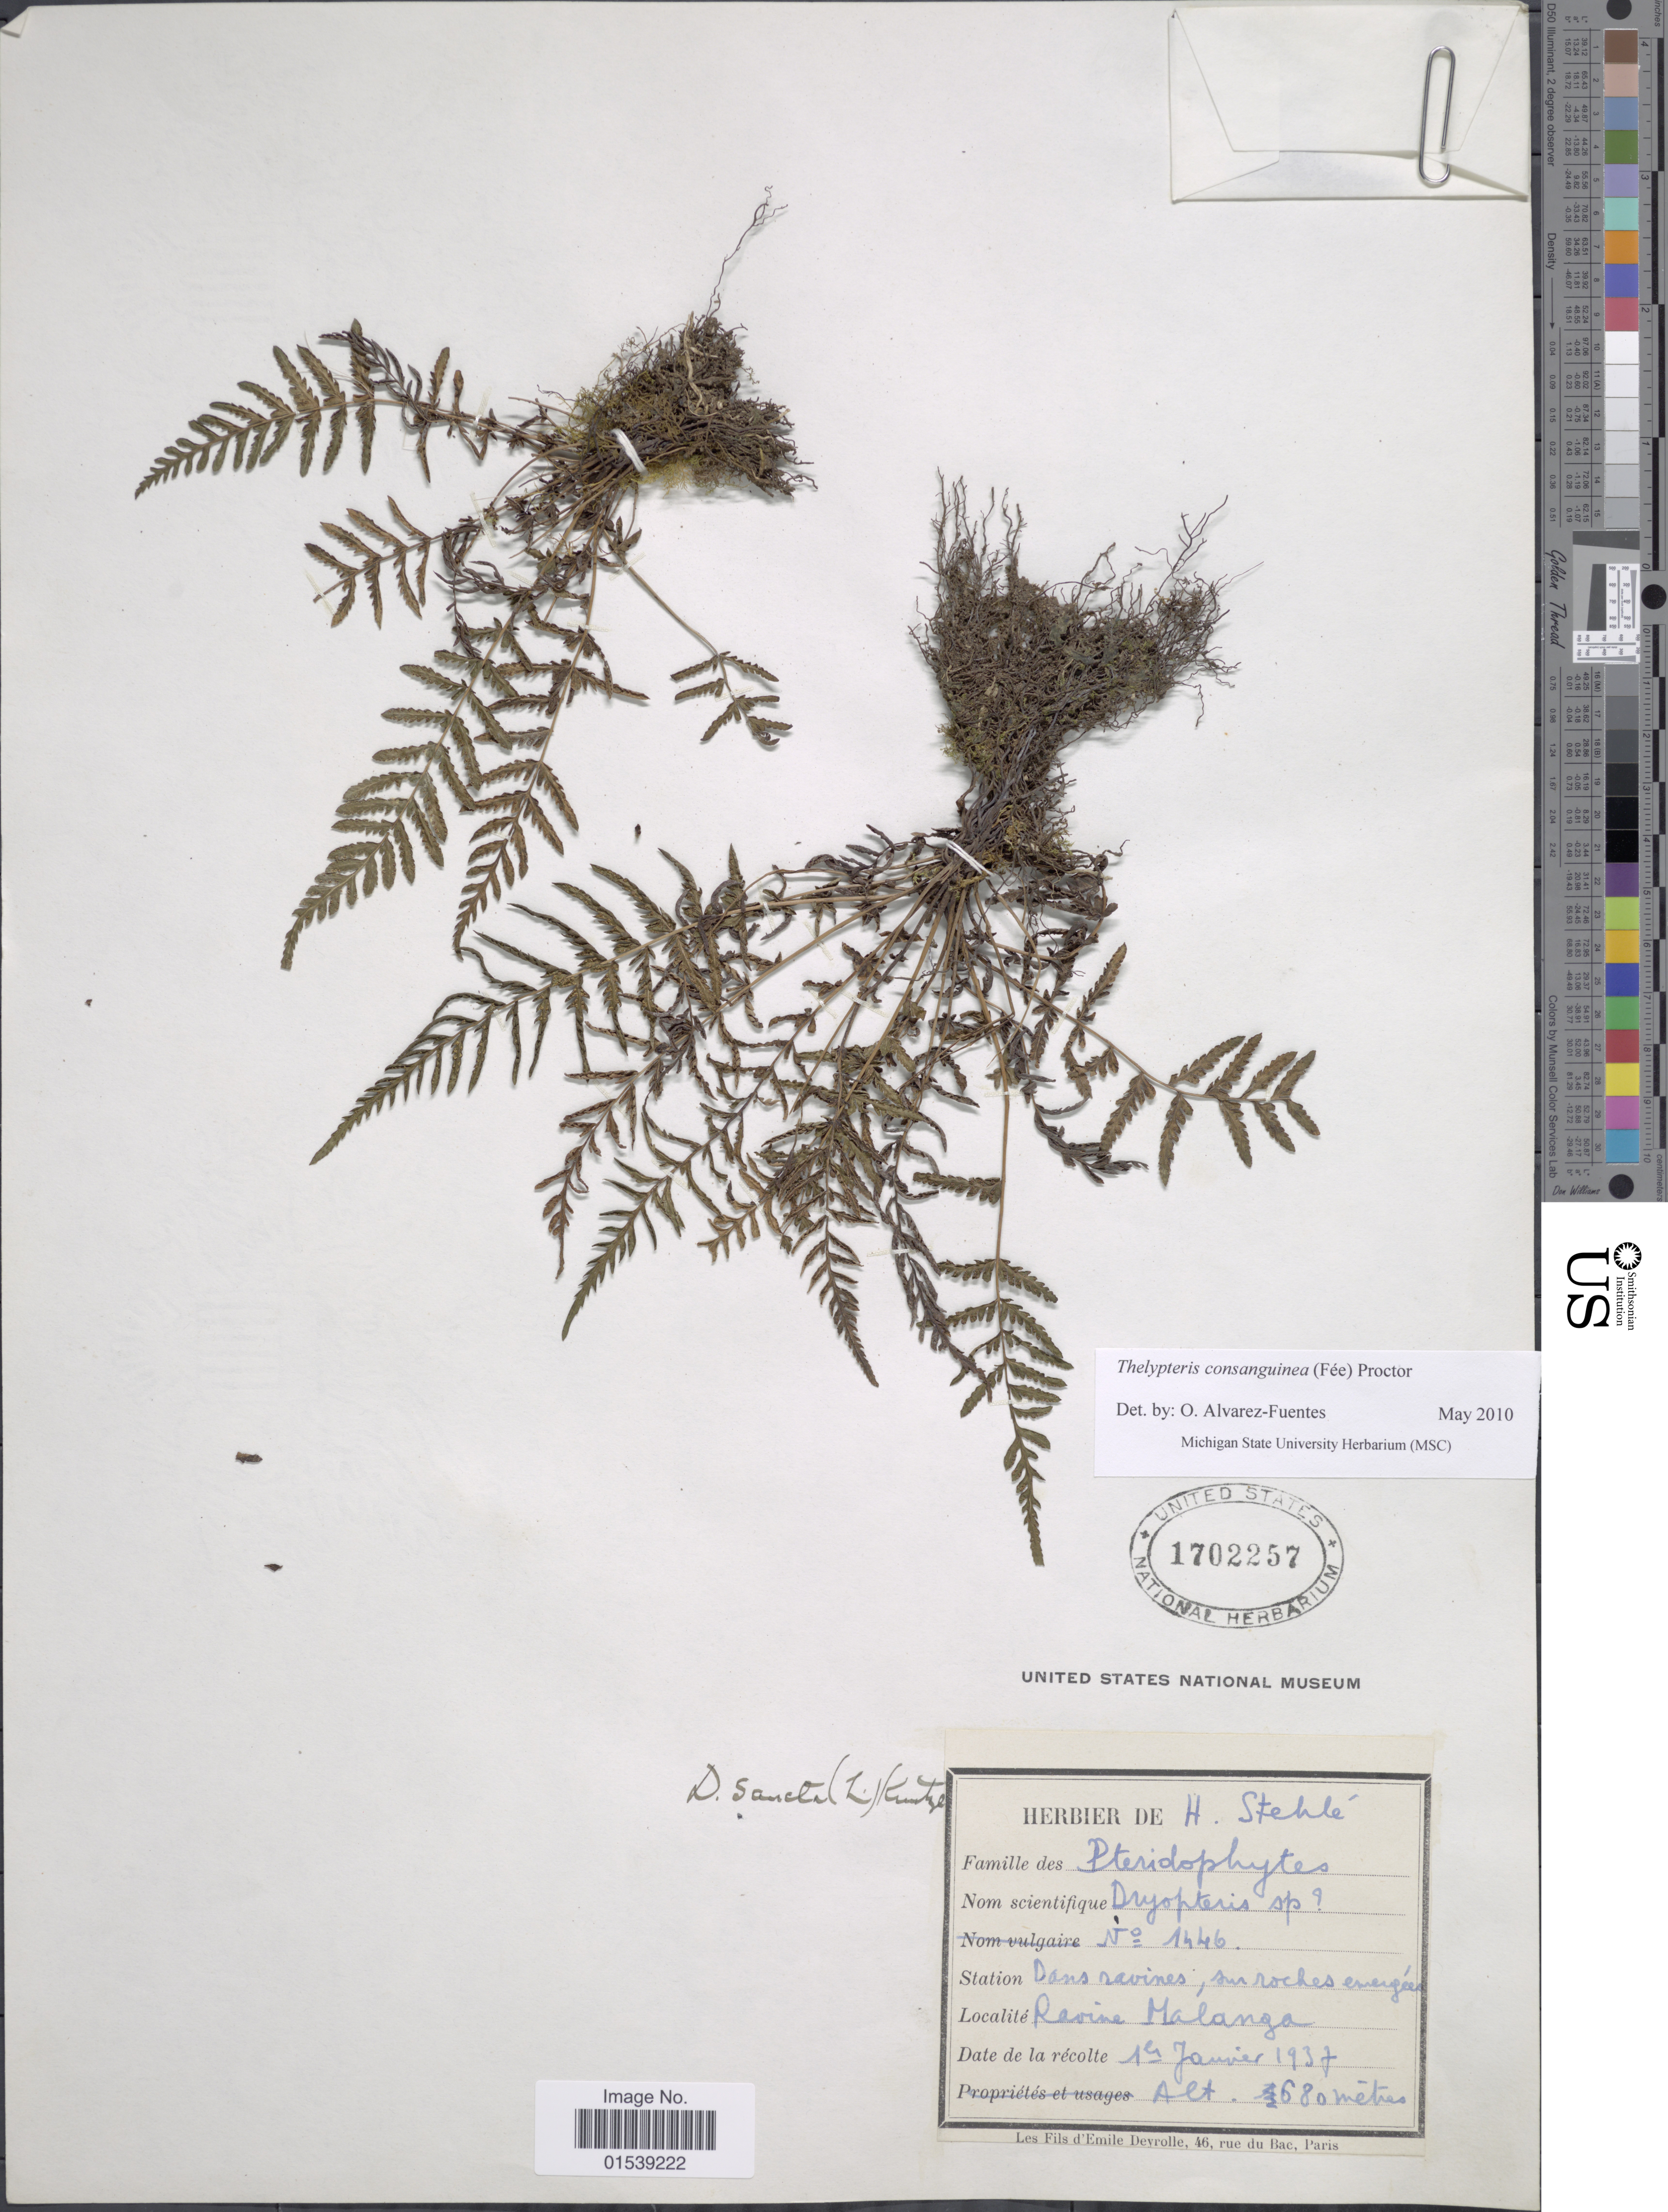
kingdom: Plantae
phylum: Tracheophyta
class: Polypodiopsida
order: Polypodiales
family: Thelypteridaceae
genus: Amauropelta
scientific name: Amauropelta consanguinea (Fée) comb. nov., ined. 2015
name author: (Fée)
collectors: ex herb. H. F. Blanford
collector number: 1446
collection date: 1937-01-01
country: Guadeloupe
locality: Ravine Malanga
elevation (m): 680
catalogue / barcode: US 1702257